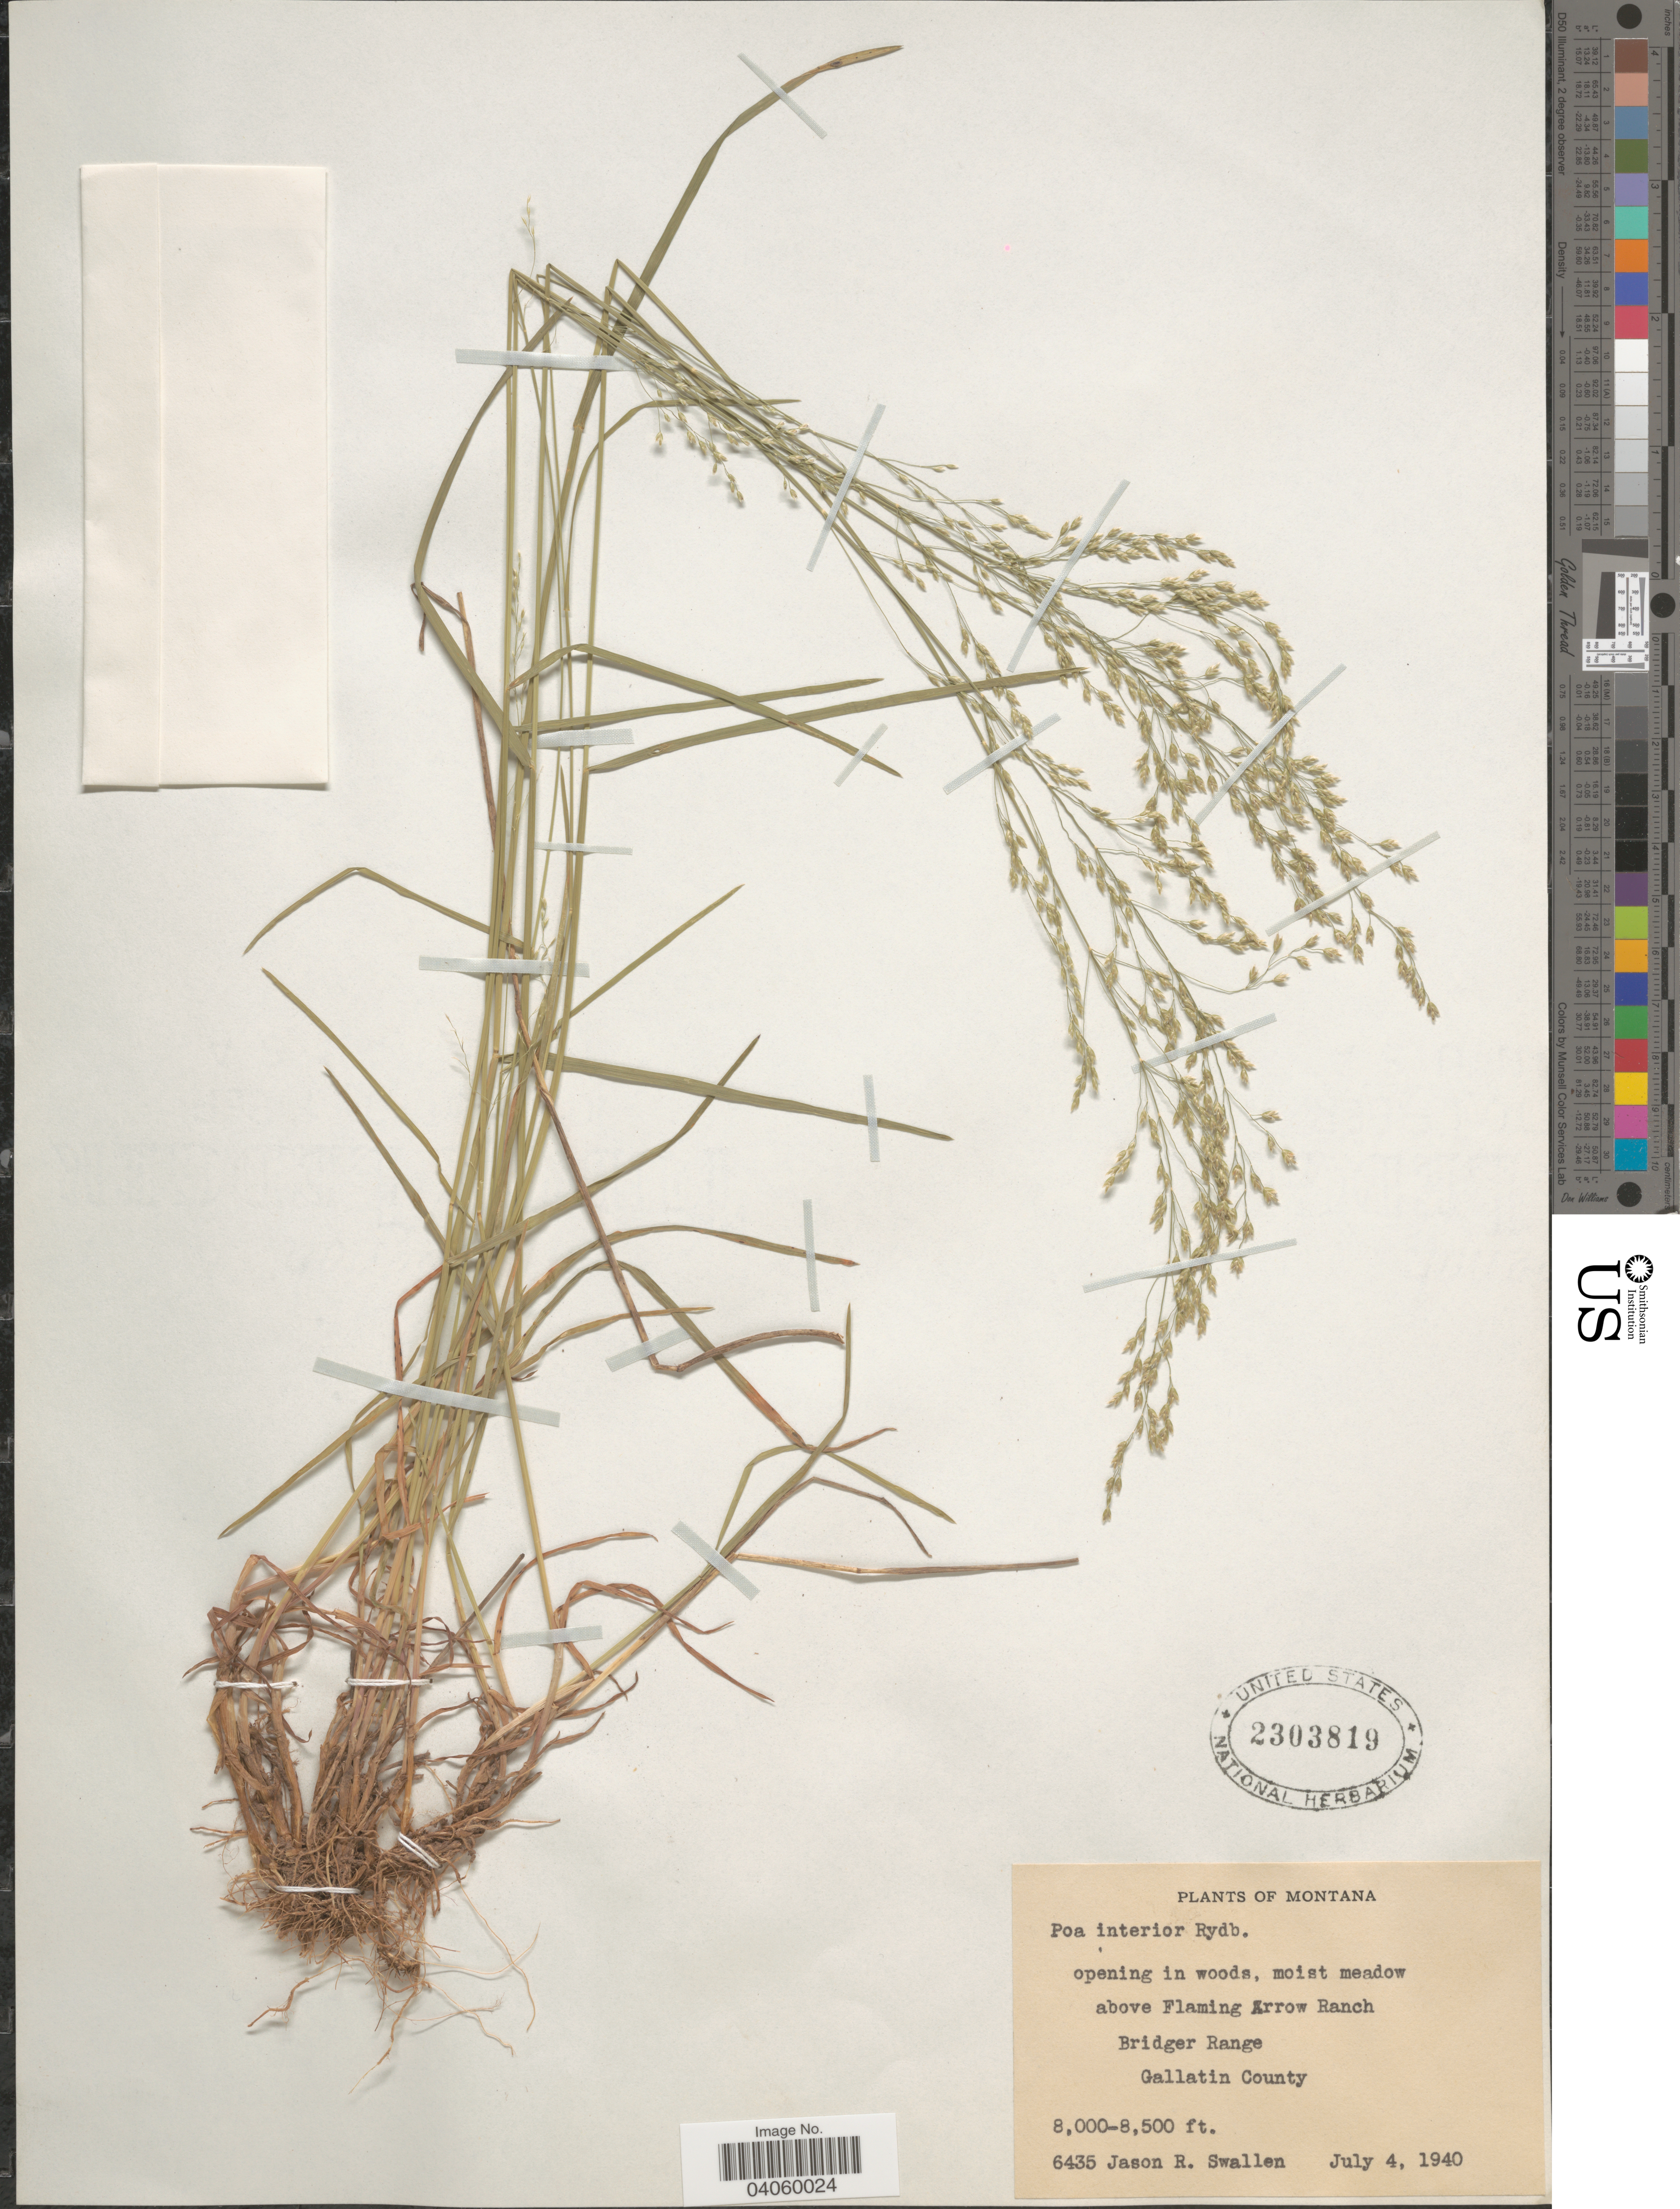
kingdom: Plantae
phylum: Tracheophyta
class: Liliopsida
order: Poales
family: Poaceae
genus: Poa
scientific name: Poa interior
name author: Rydb.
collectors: J. R. Swallen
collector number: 6435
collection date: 1940-07-04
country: United States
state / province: Montana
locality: Above Flaming Arrow Ranch. Bridger Range. Gallatin County.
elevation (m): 2438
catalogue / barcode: US 2303819